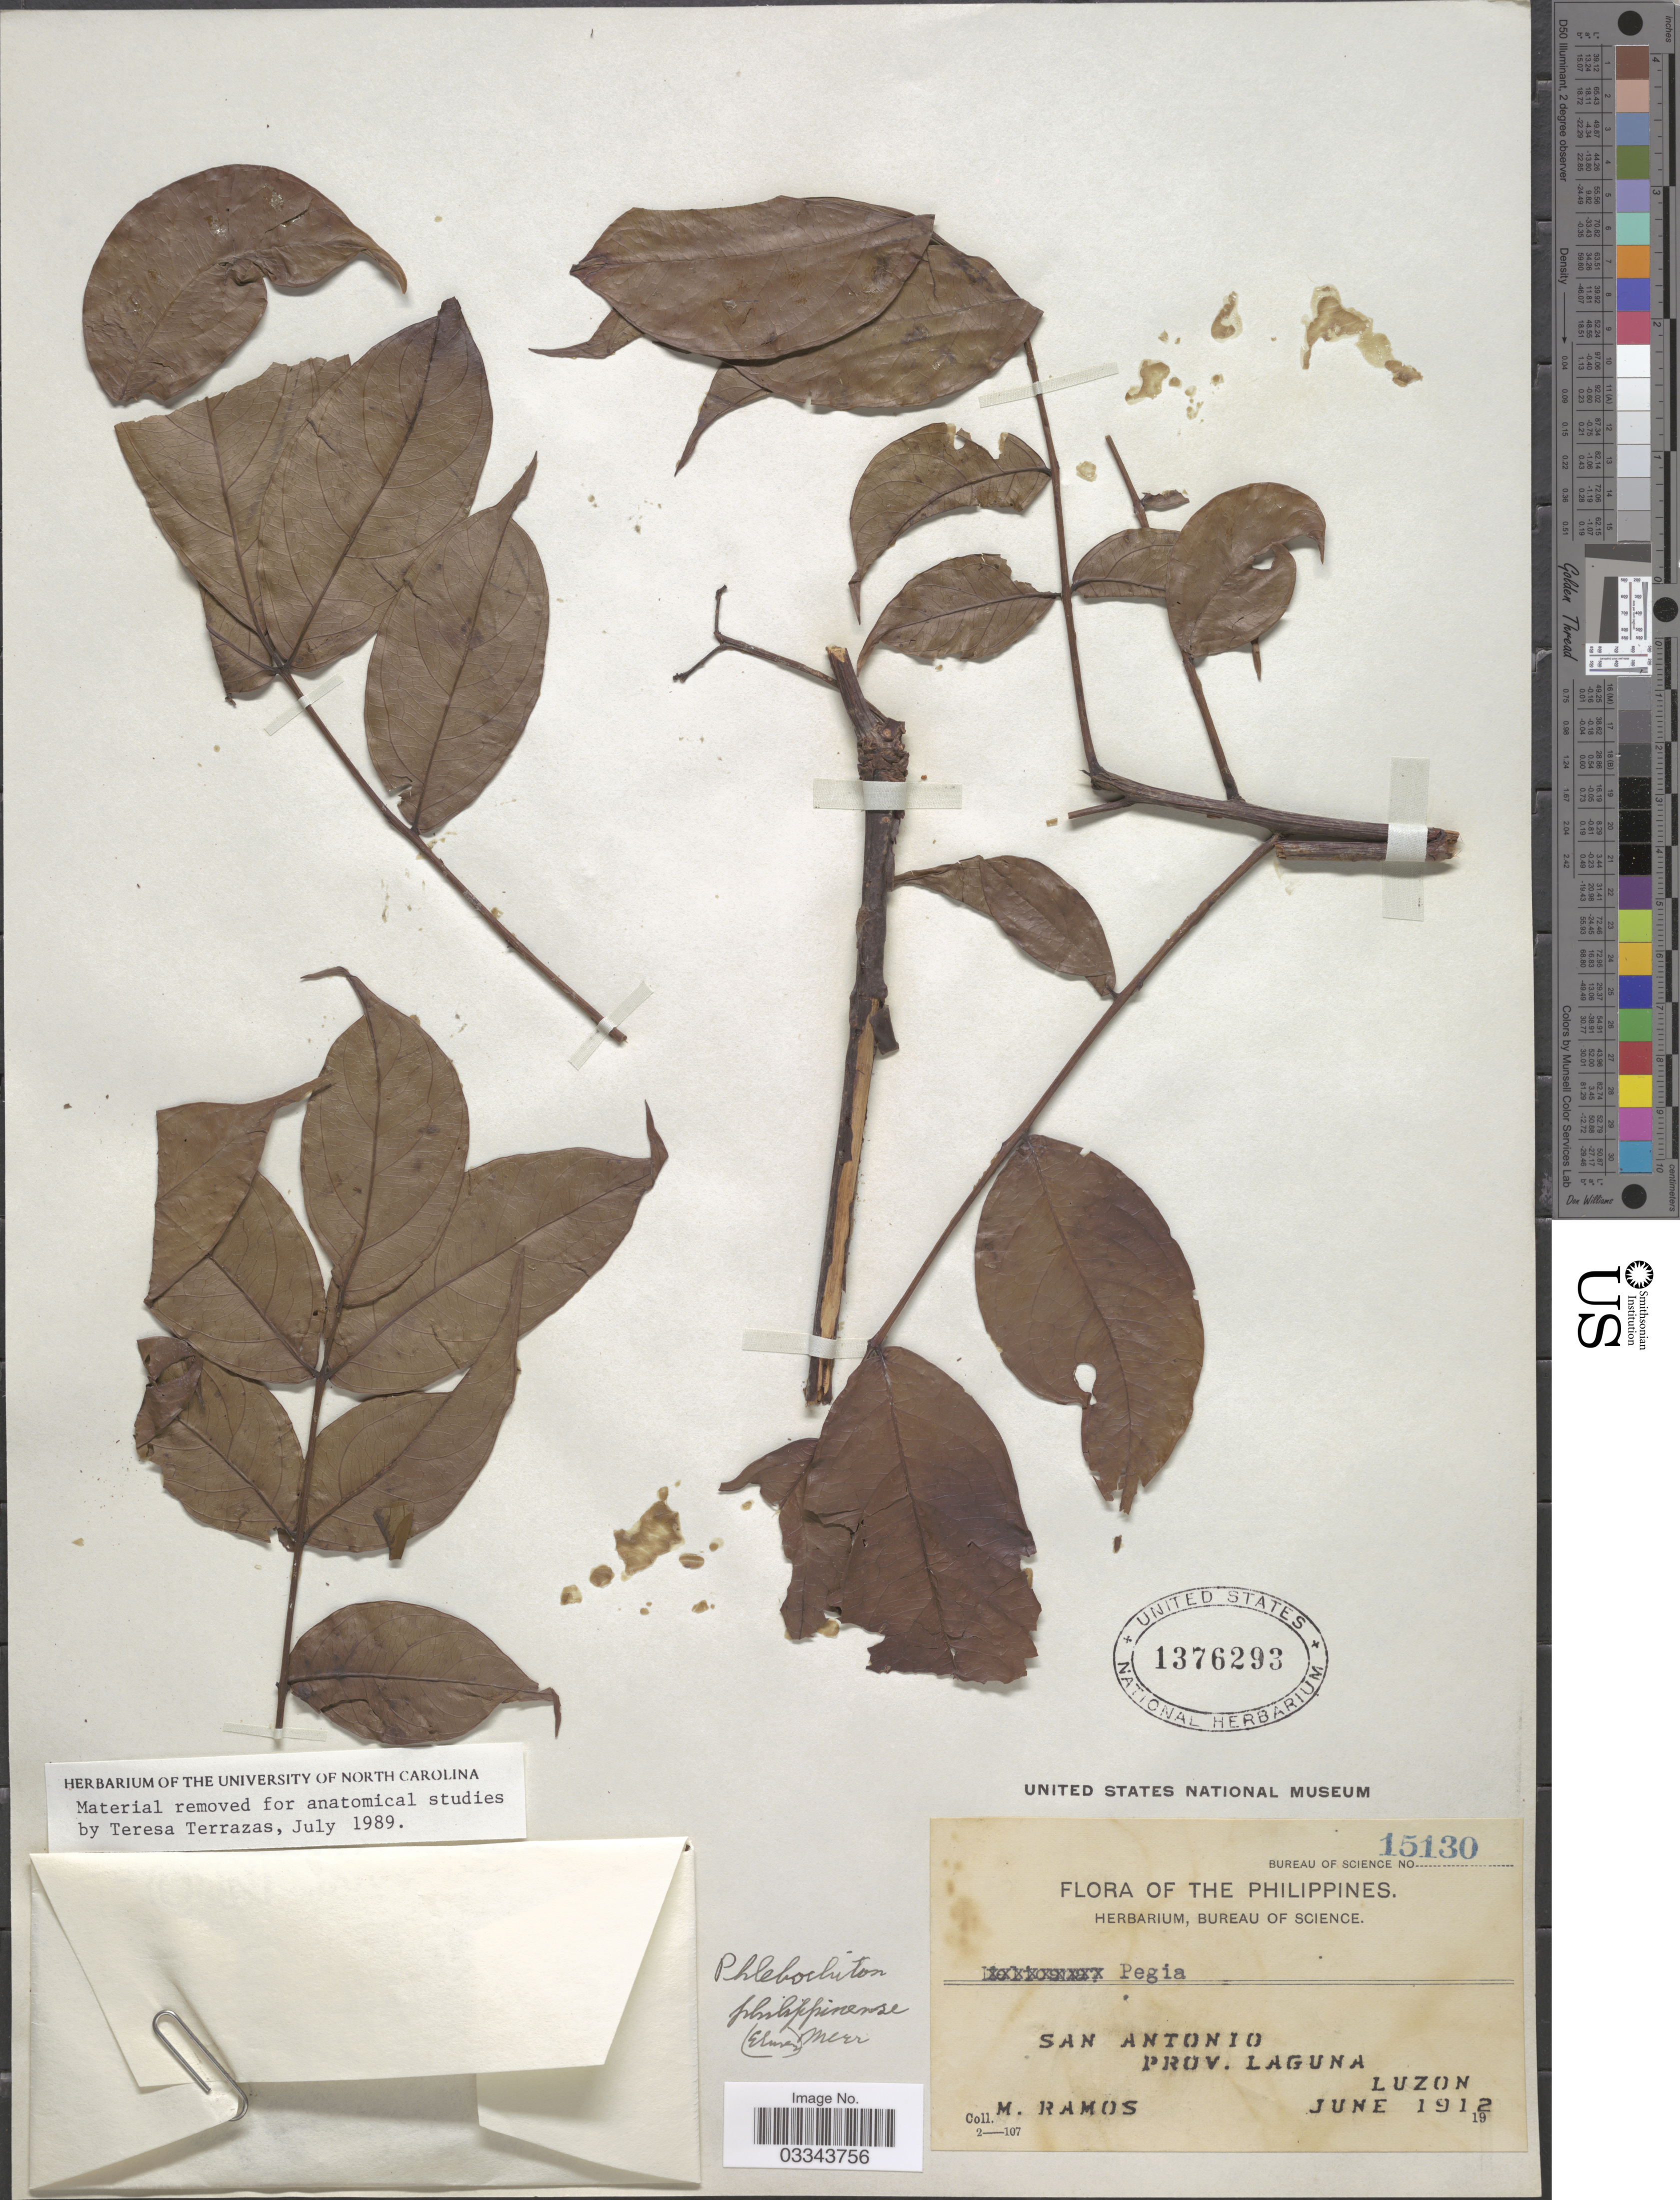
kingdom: Plantae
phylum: Tracheophyta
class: Magnoliopsida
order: Sapindales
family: Anacardiaceae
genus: Solenocarpus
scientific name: Solenocarpus philippinensis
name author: (Elmer) Kosterm.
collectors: M. Ramos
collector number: Bureau of Science 15130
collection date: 1912-06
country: Philippines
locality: San Antonio. Prov. Laguna. Luzon.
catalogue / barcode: US 1376293